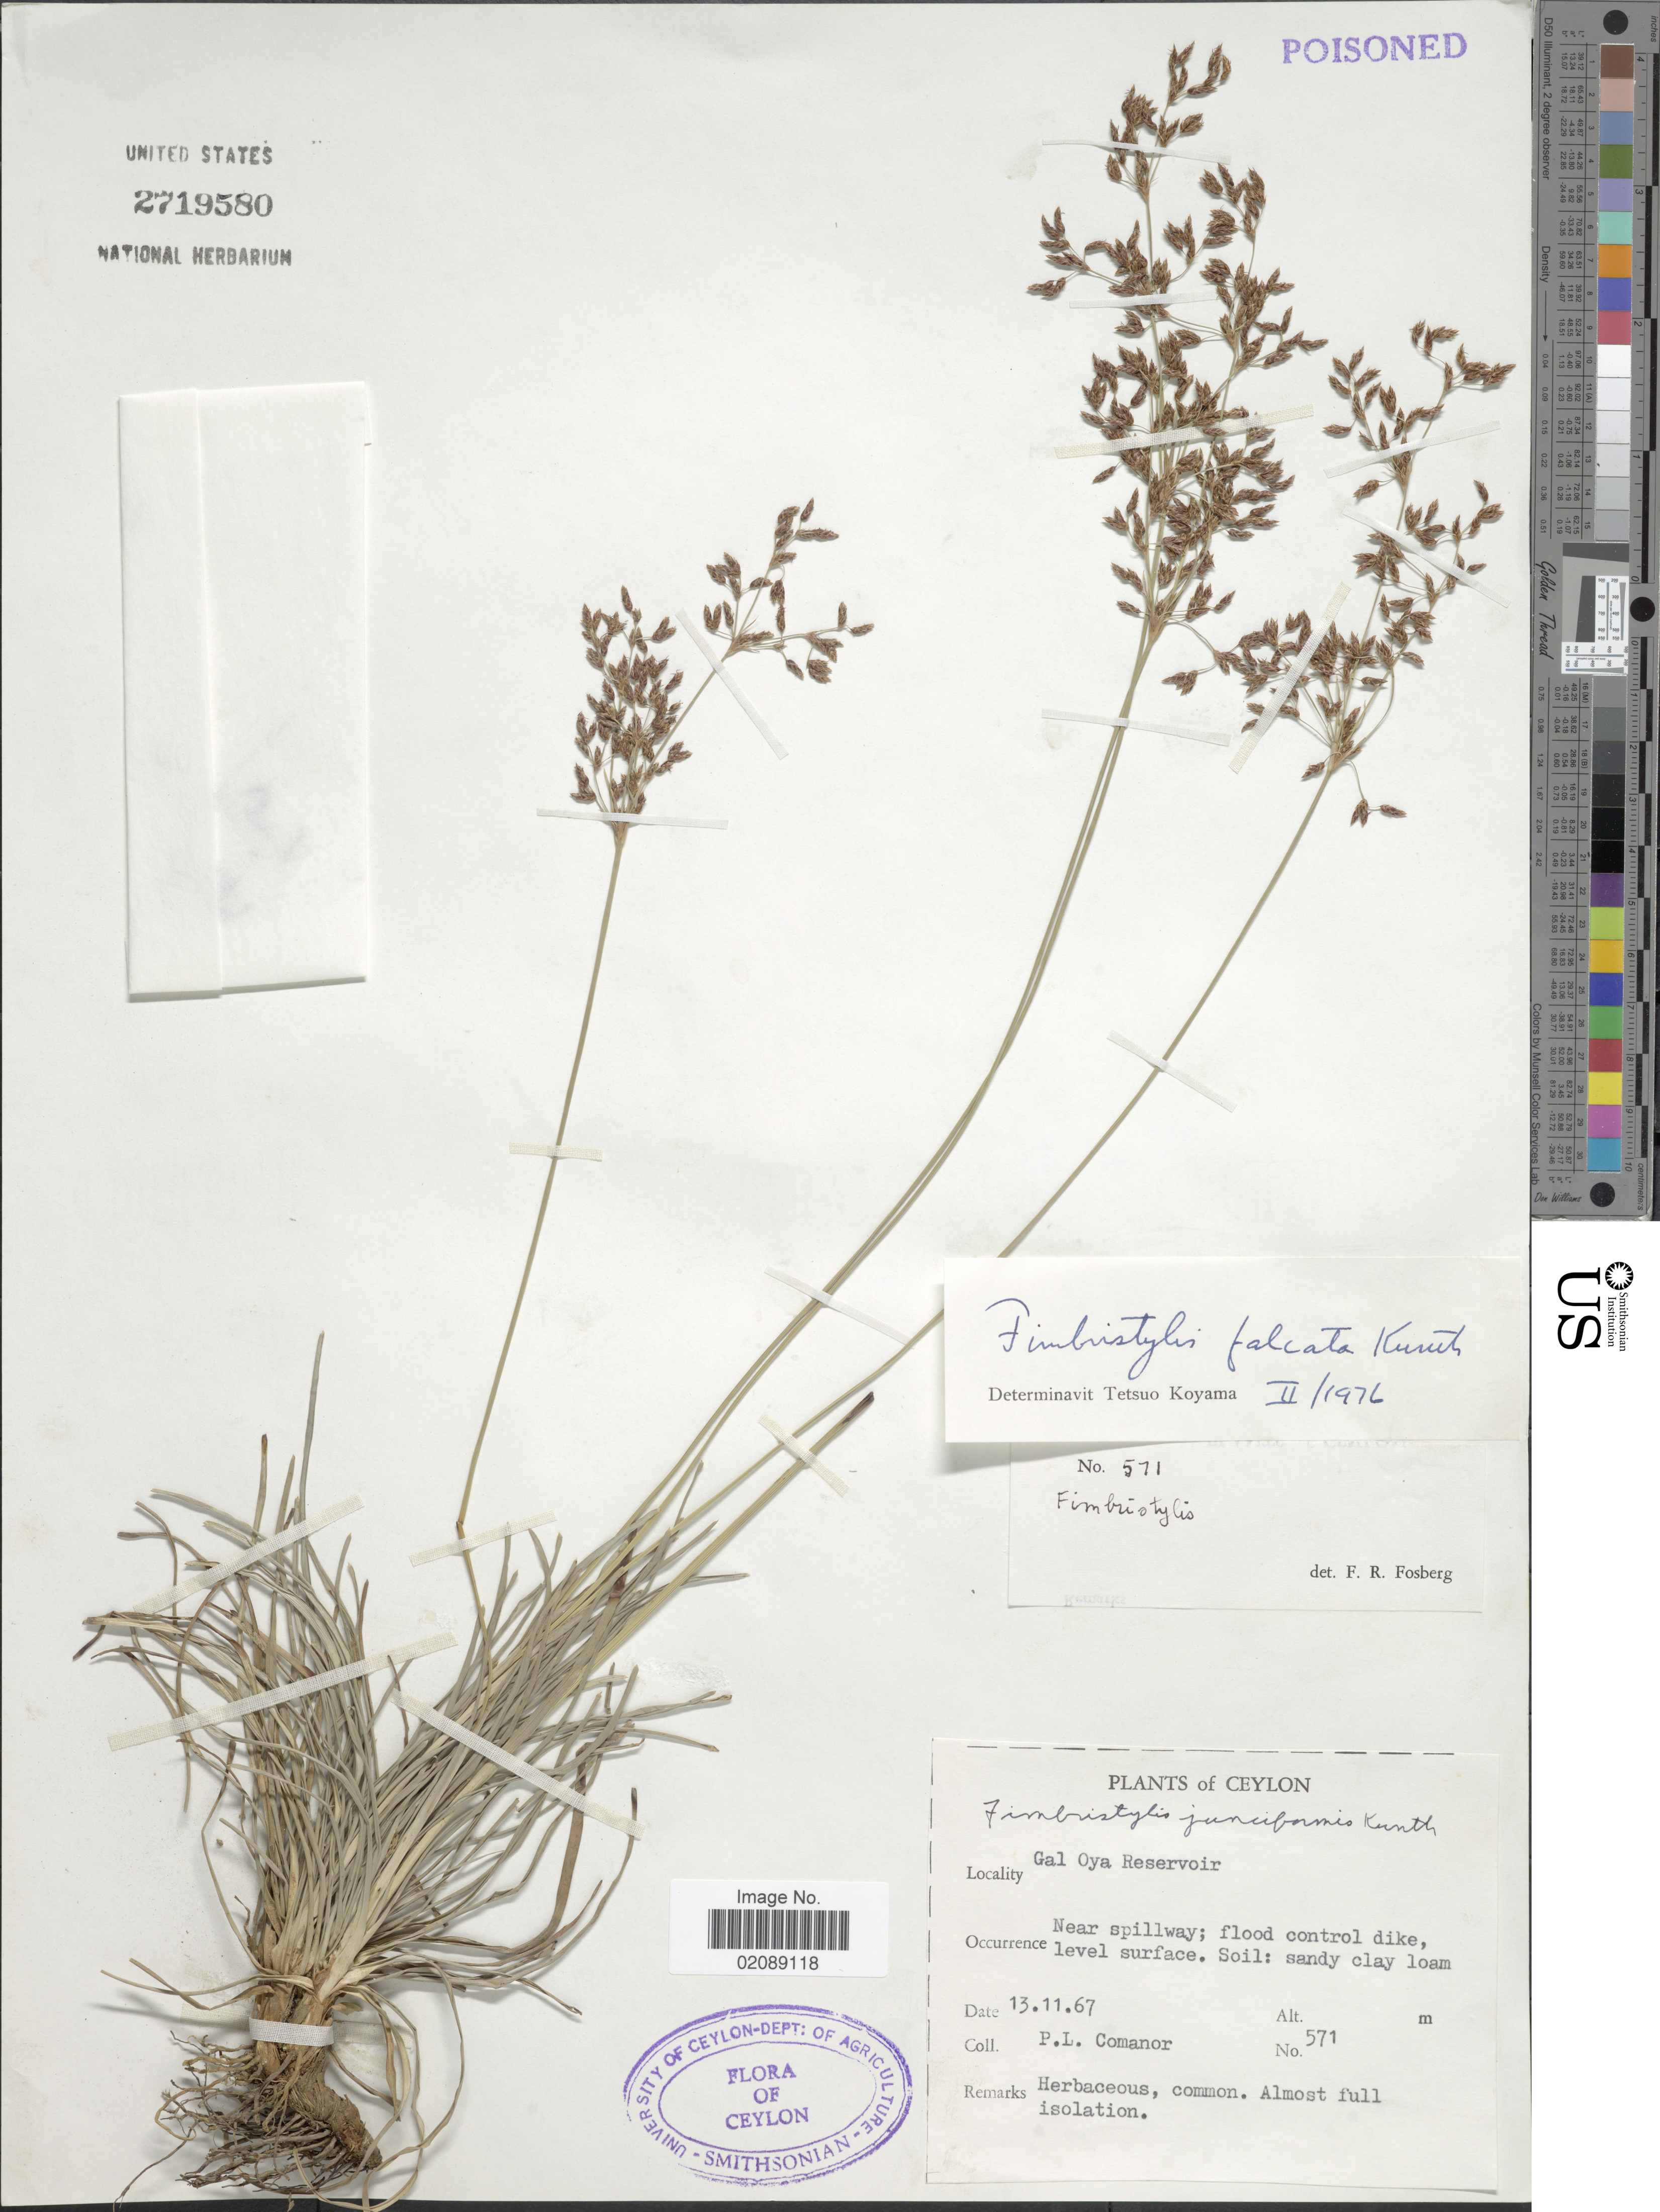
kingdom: Plantae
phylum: Tracheophyta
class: Liliopsida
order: Poales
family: Cyperaceae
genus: Fimbristylis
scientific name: Fimbristylis falcata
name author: (Vahl) Kunth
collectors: P. Comanor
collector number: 571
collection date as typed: Transcribed d/m/y: 13/11/67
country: Sri Lanka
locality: Ceylon, Gal Oya Reservoir, Near spillway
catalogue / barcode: US 2719580